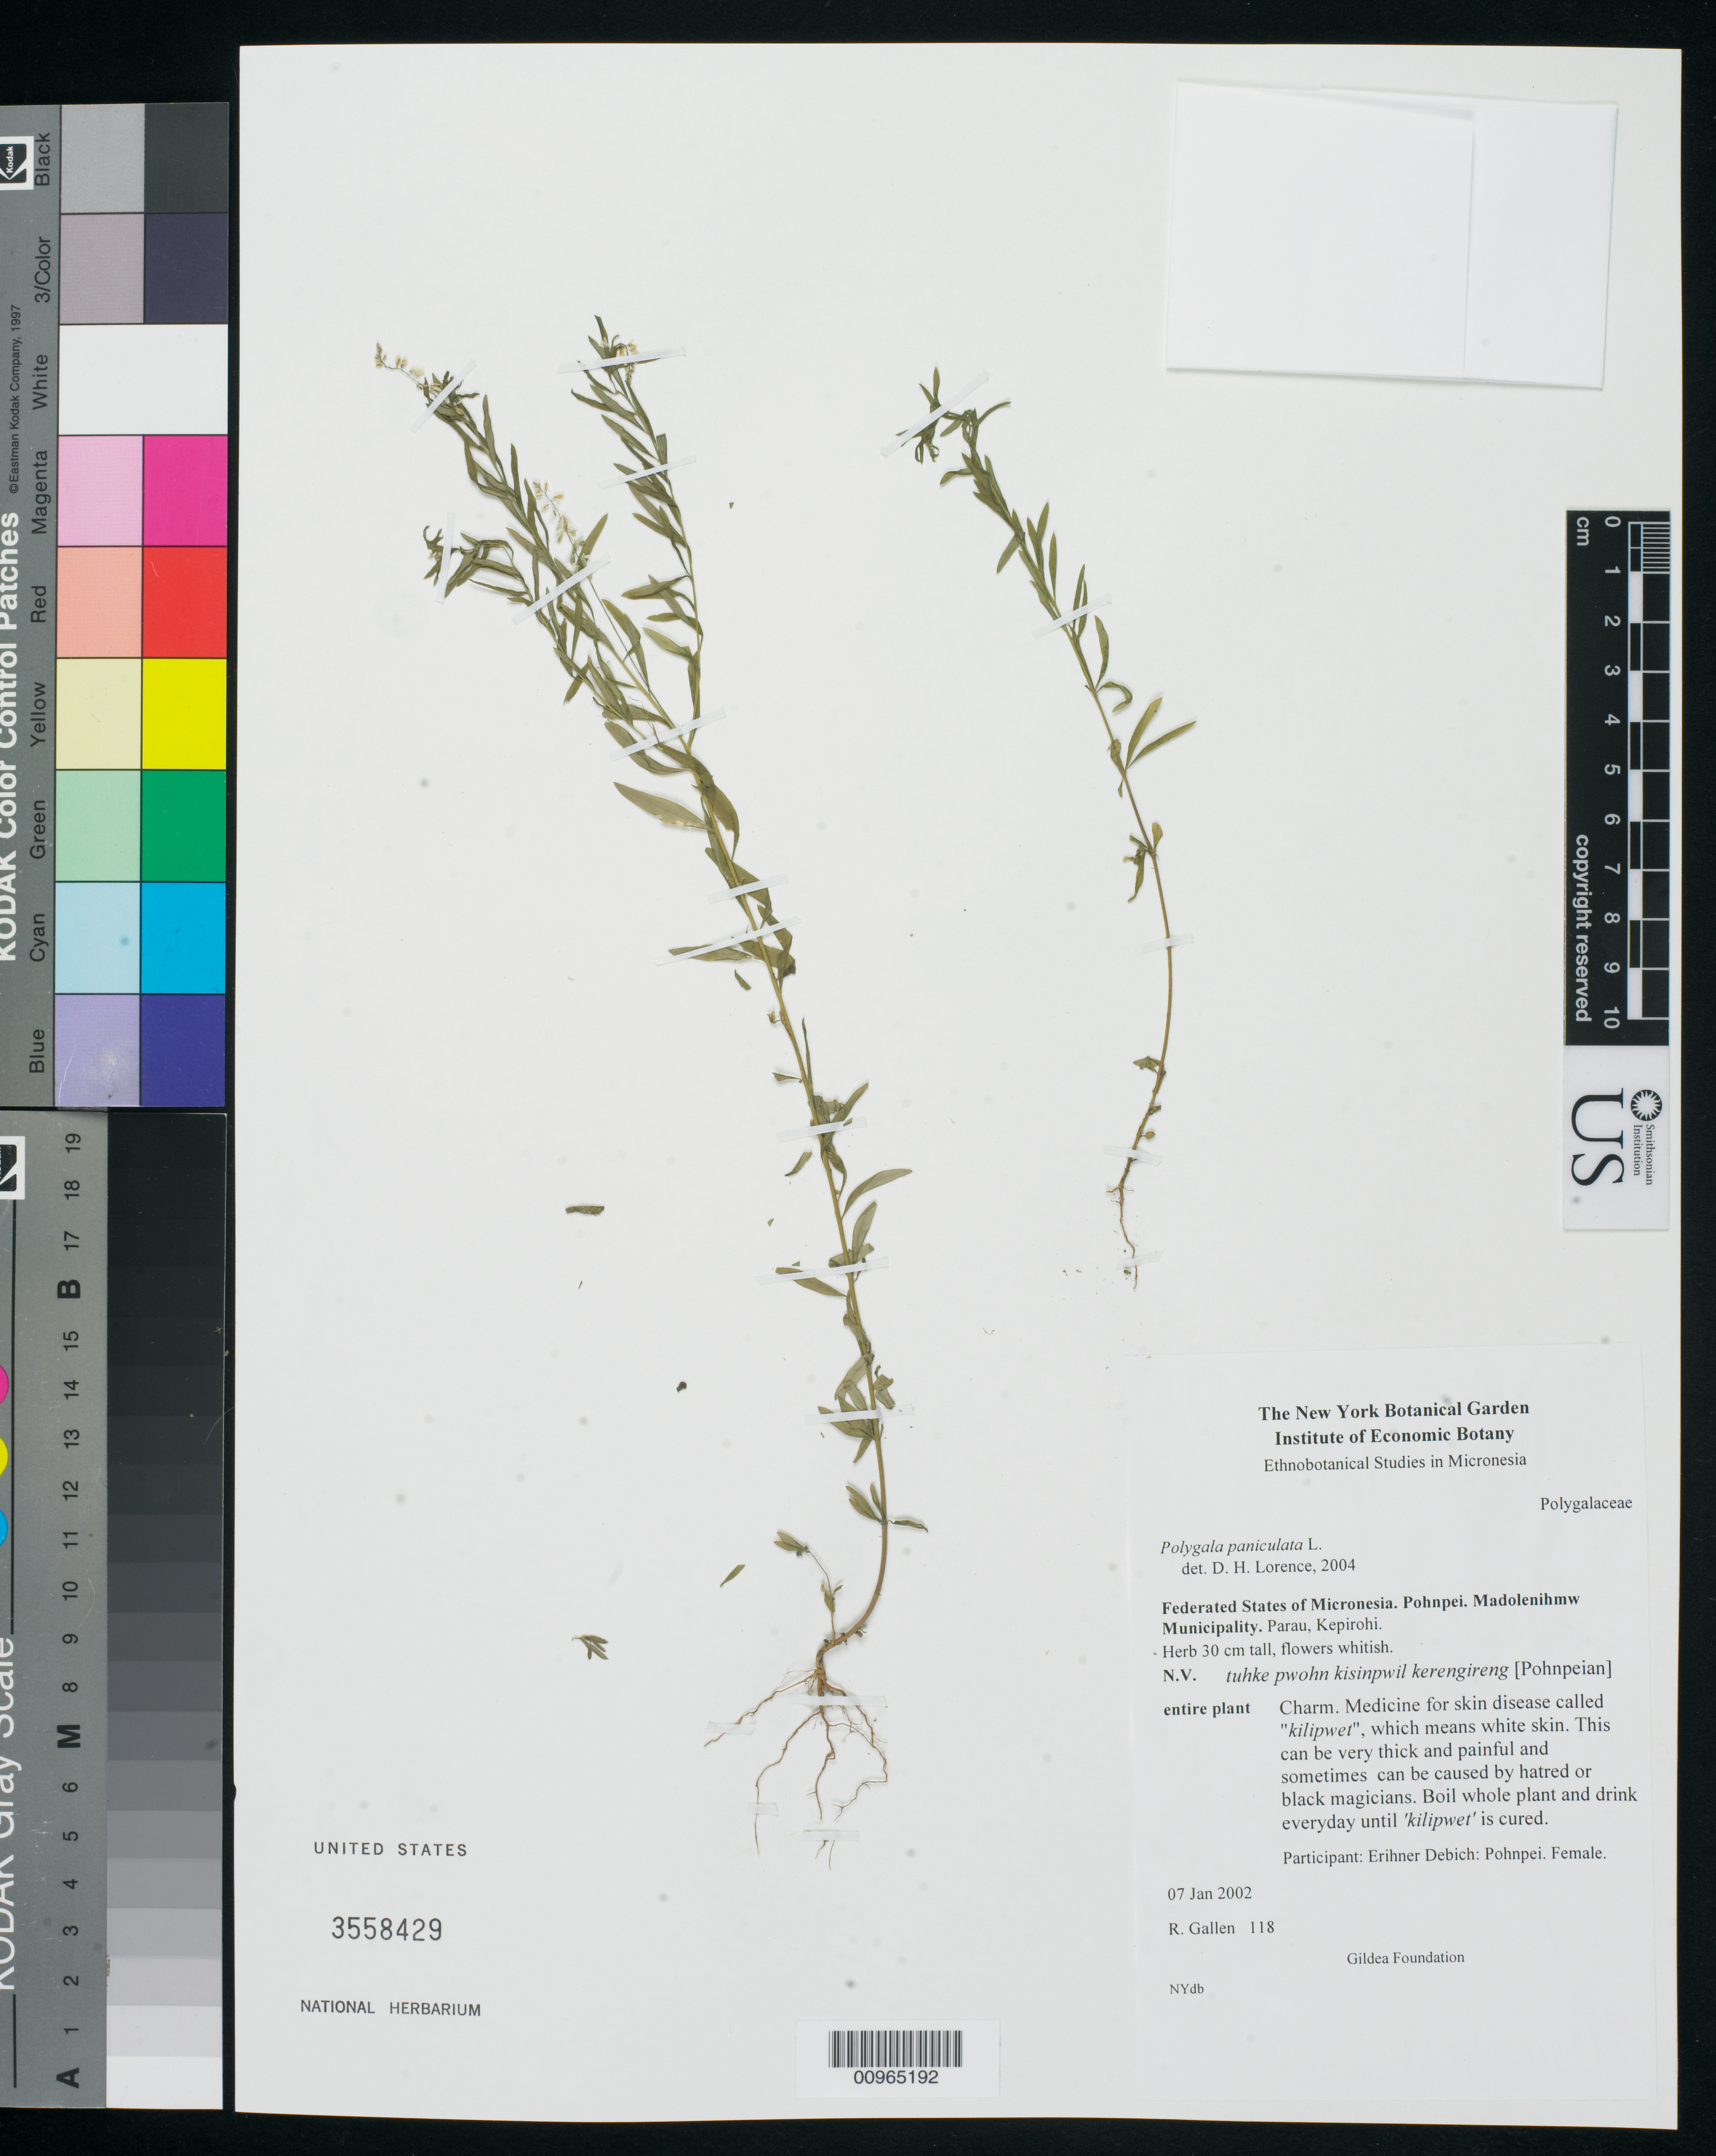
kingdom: Plantae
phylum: Tracheophyta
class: Magnoliopsida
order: Fabales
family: Polygalaceae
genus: Polygala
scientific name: Polygala paniculata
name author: L.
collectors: R. Gallen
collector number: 118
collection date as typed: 07 Jan 2002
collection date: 2002-01-07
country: Micronesia, Federated States of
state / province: Pohnpei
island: Pohnpei [Ponape]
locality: Kepirohi, Parau, Madolenihmw Muncipality, Pohnpei.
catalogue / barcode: US 3558429